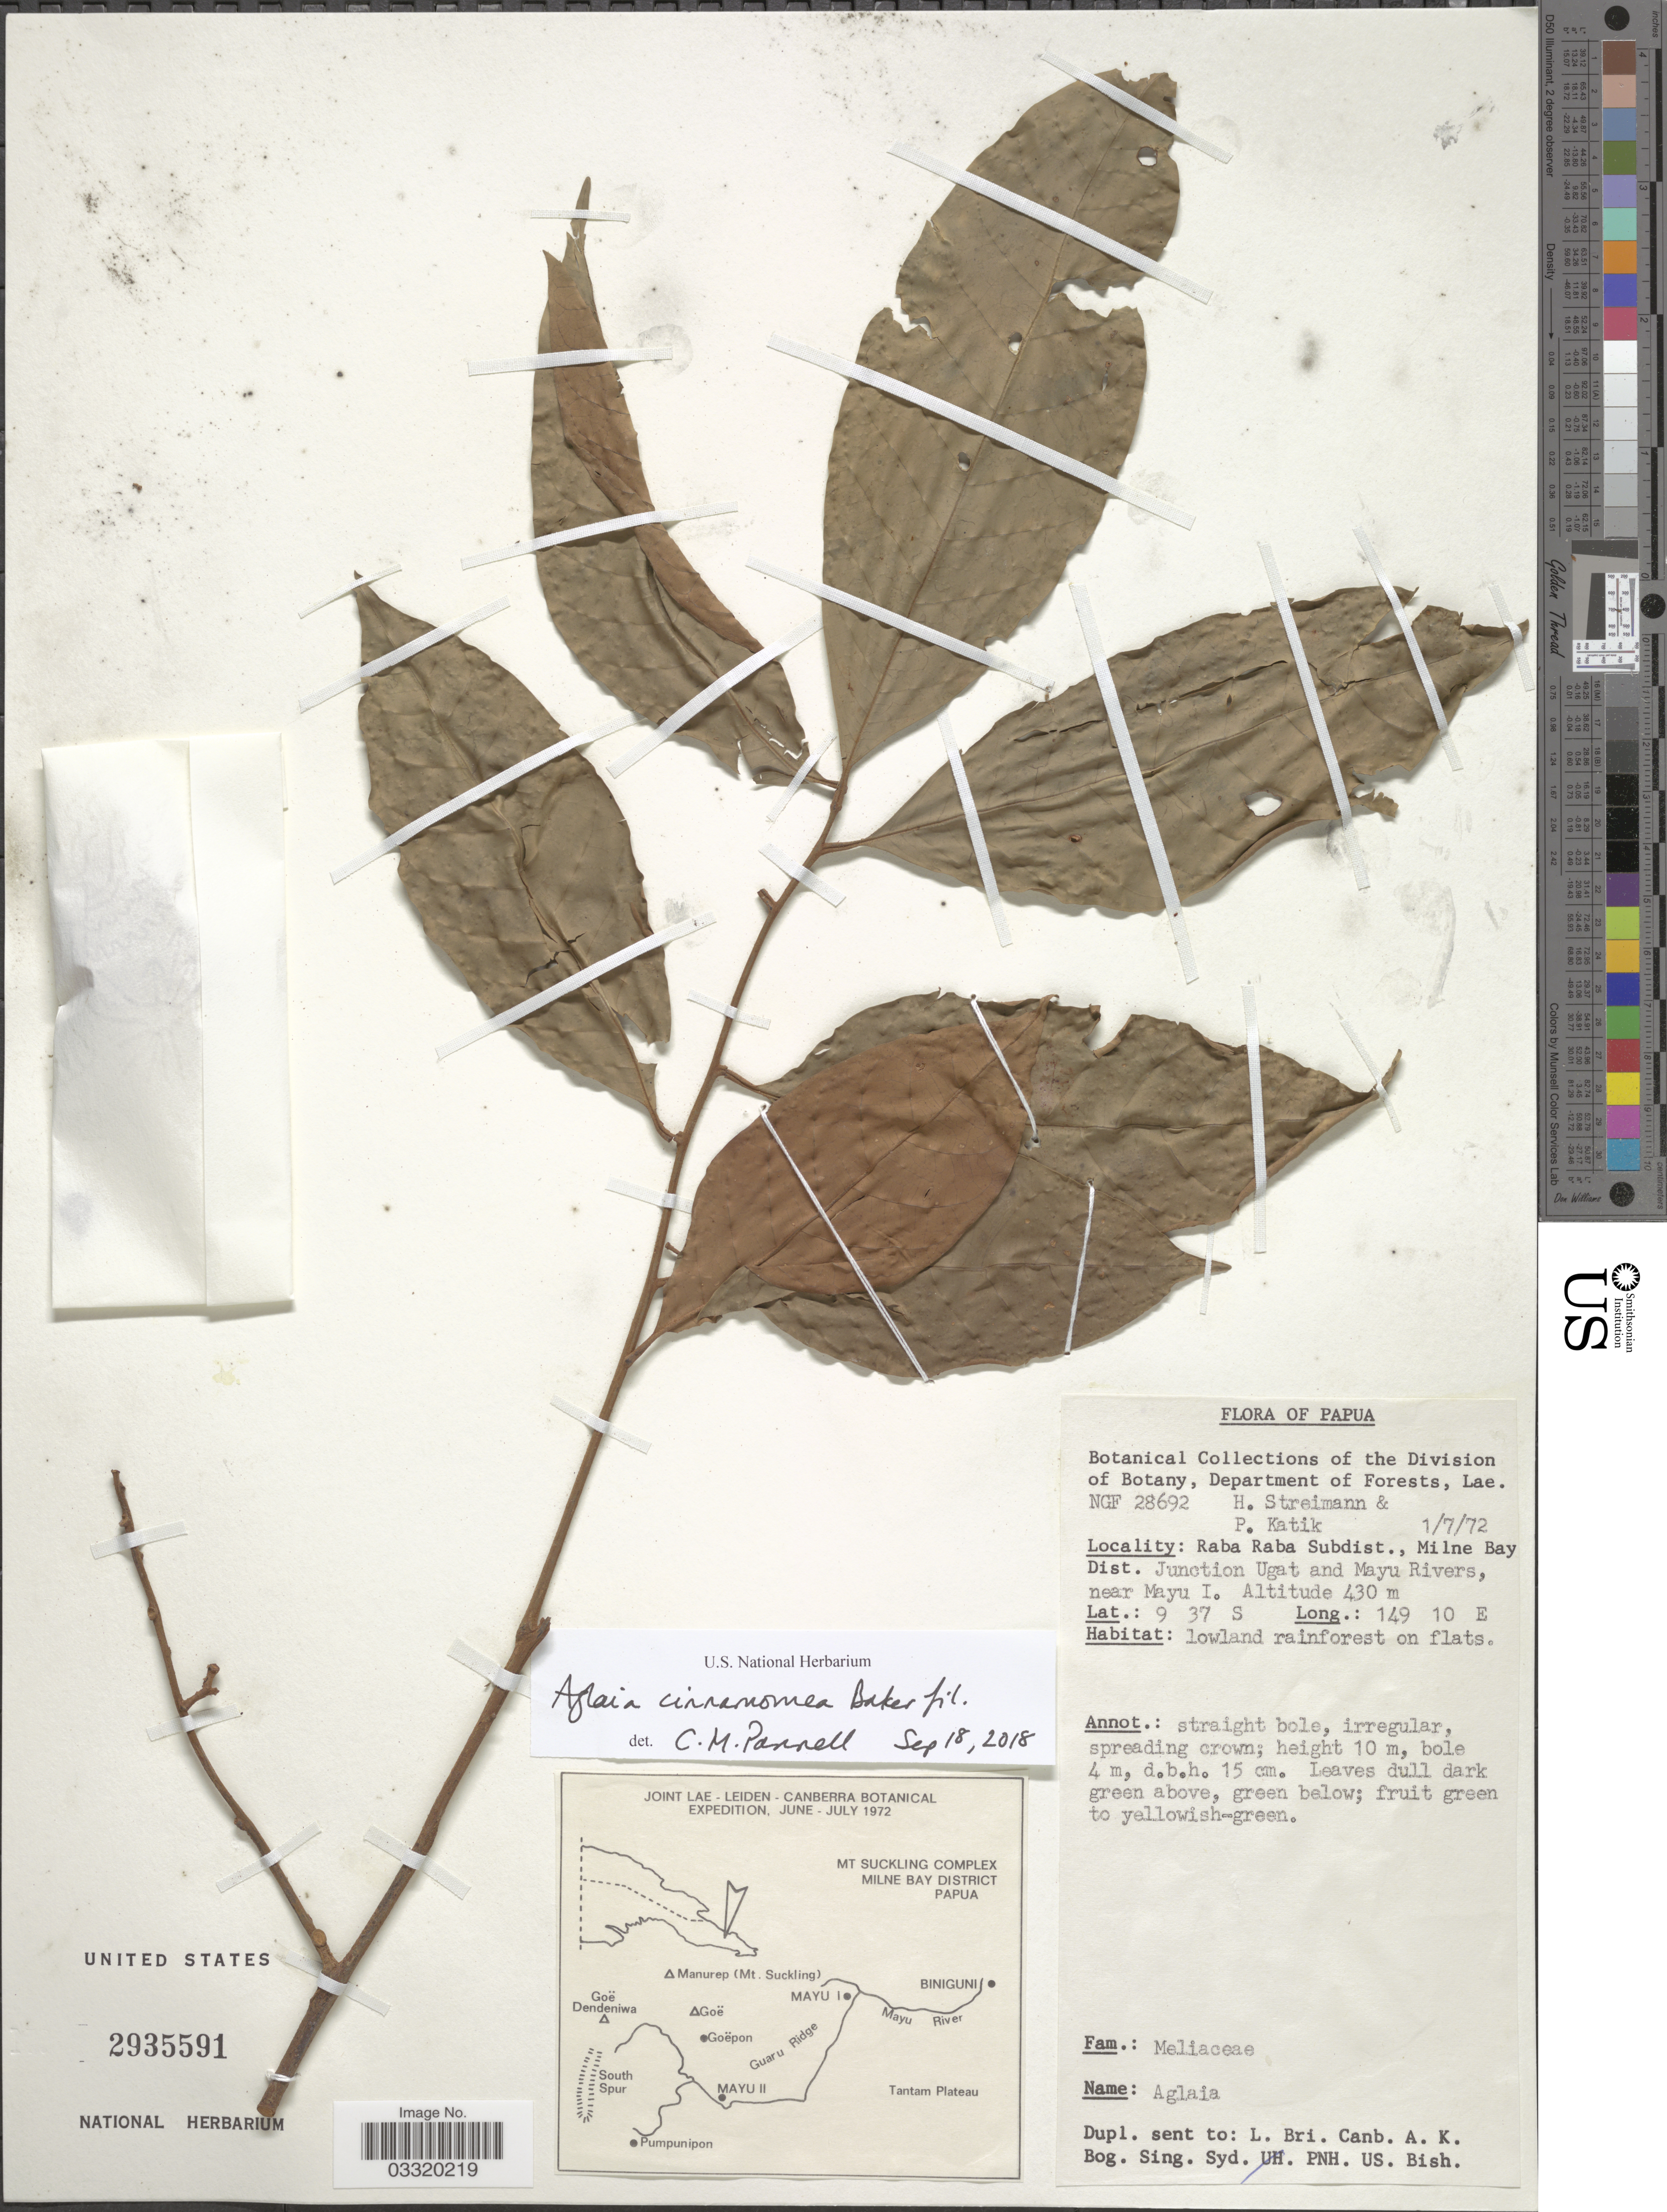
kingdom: Plantae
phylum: Tracheophyta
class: Magnoliopsida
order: Sapindales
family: Meliaceae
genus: Aglaia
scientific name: Aglaia cinnamomea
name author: Baker f.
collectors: H. Streimann & P. Katik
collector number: NGF 28692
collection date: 1972-07-01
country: Papua New Guinea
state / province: Milne Bay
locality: Papua. Raba Raba Subdist., Milne Bay Dist. Junction Ugat and Mayu Rivers, near Mayu I.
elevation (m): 430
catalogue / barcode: US 2935591